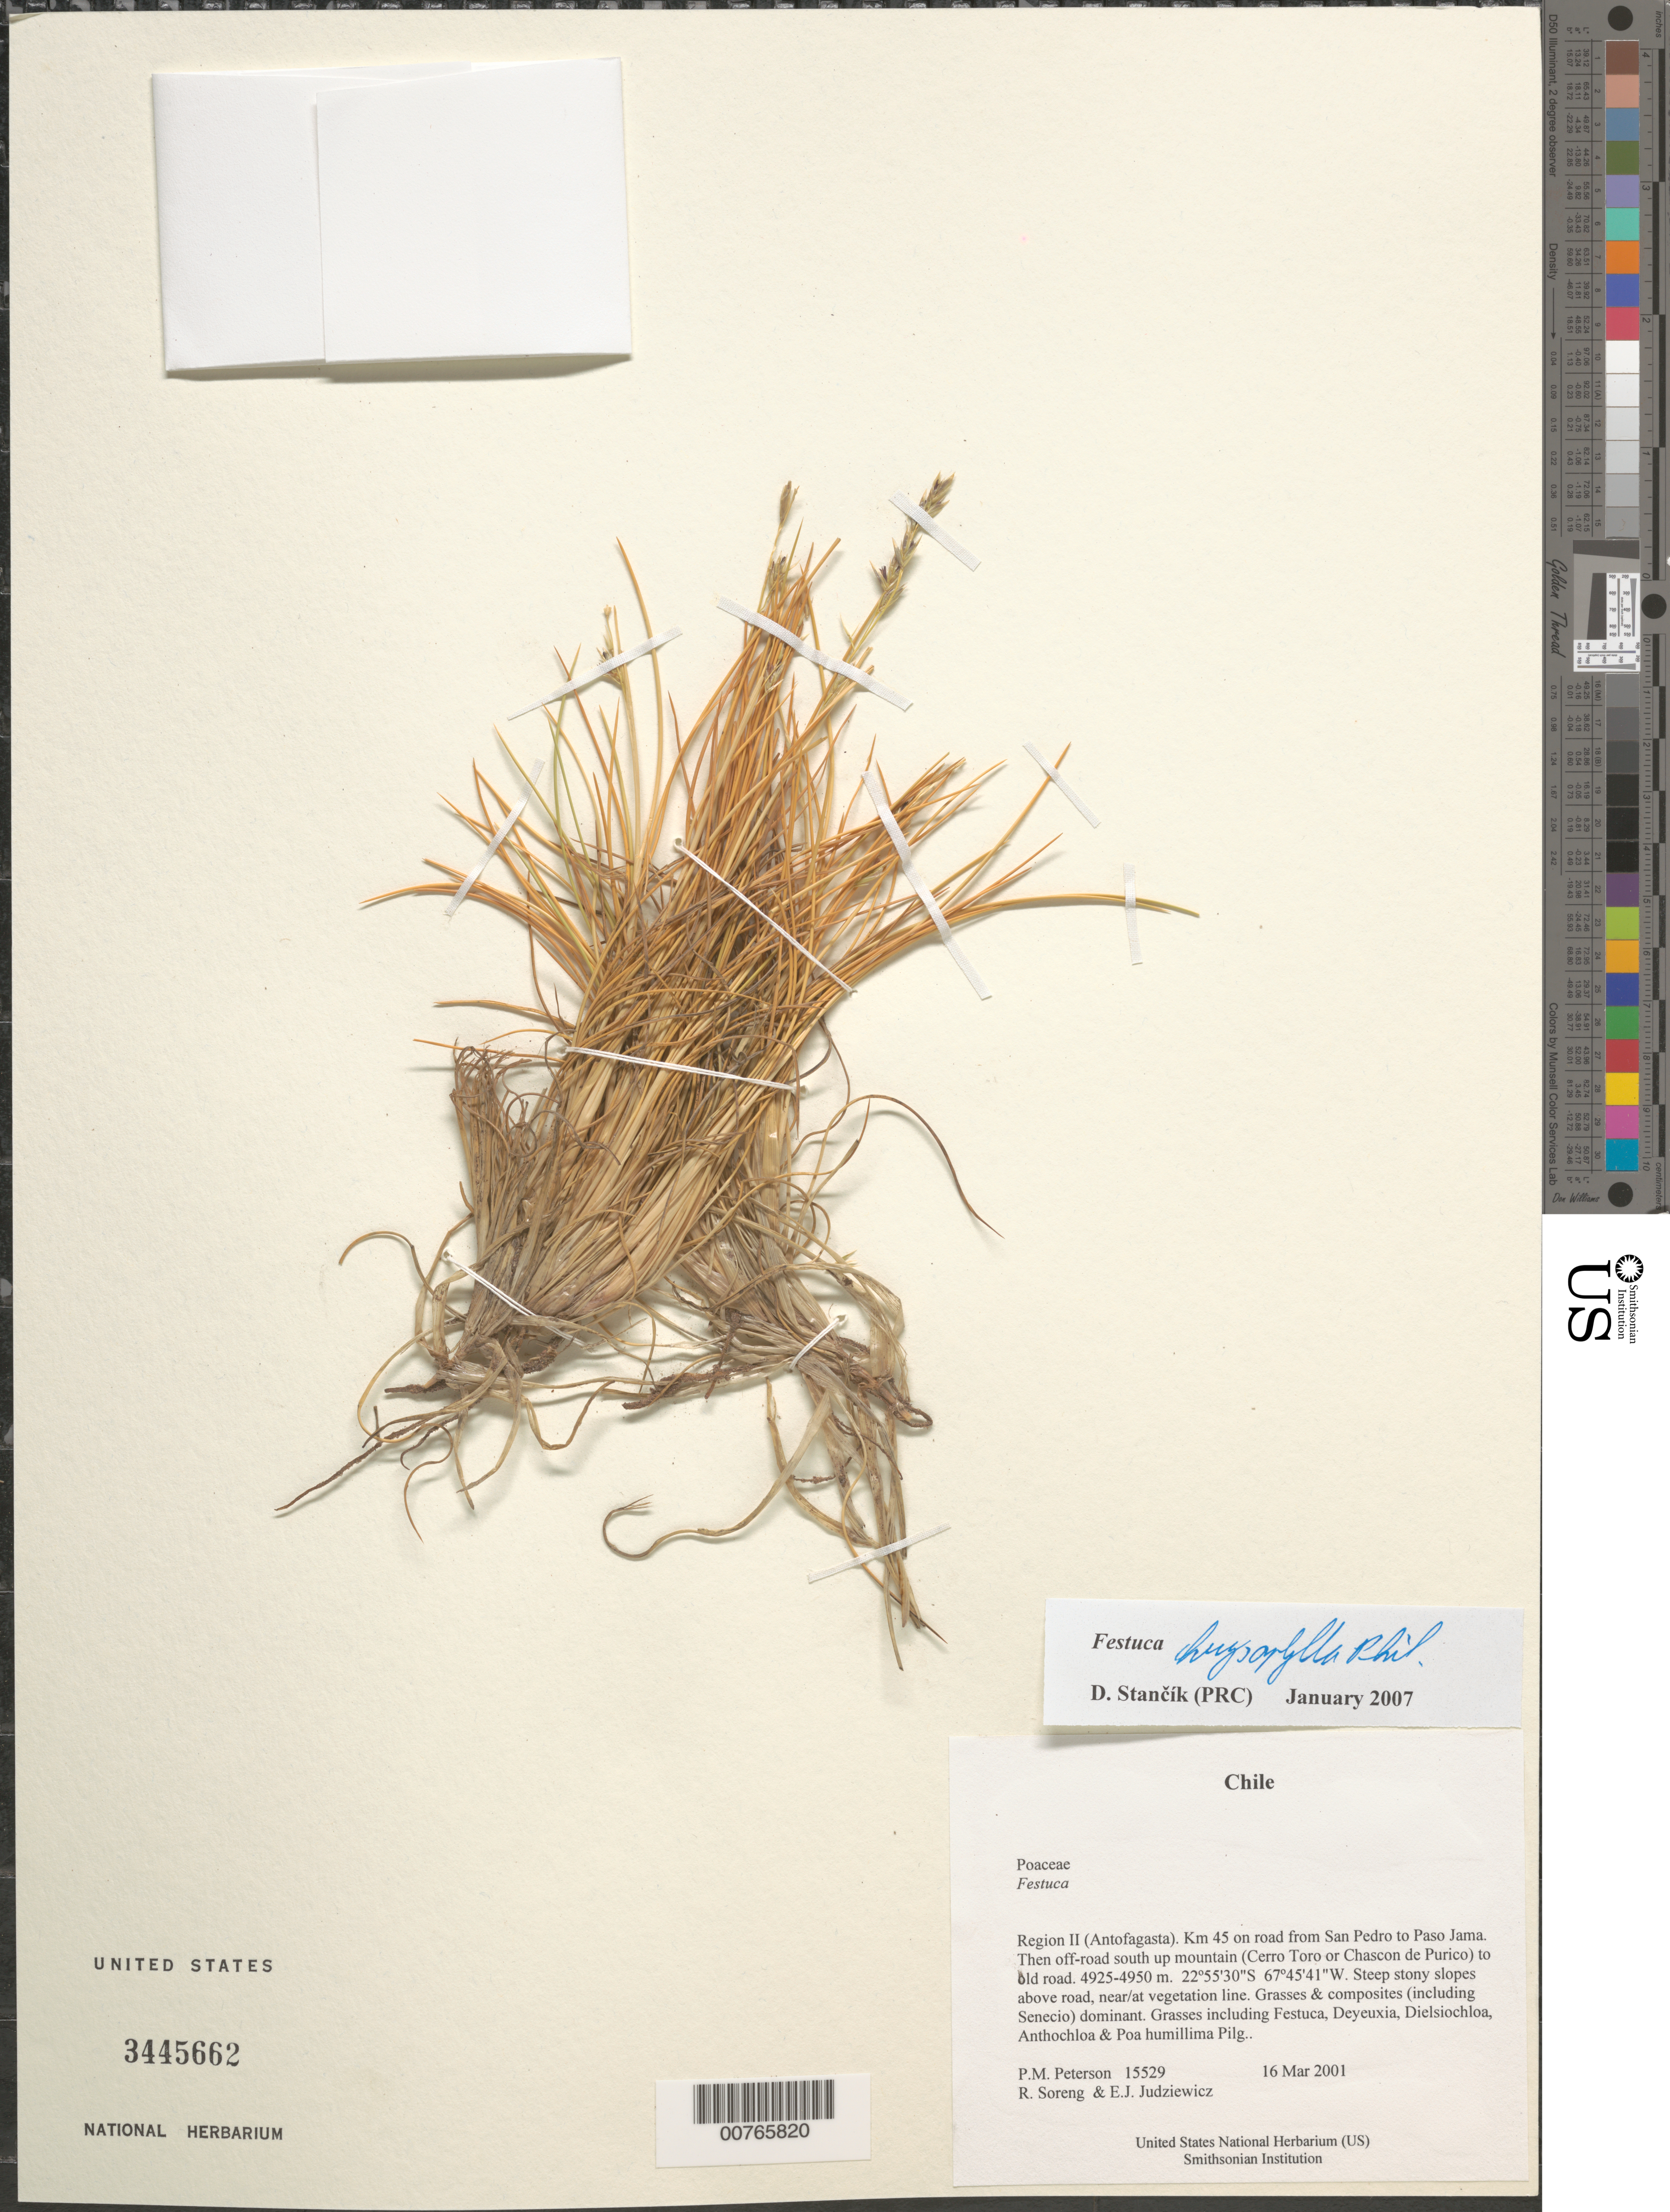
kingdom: Plantae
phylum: Tracheophyta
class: Liliopsida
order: Poales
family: Poaceae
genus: Festuca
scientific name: Festuca chrysophylla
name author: Phil.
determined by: Stancik, D.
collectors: P. M. Peterson, R. J. Soreng & E. J. Judziewicz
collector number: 15529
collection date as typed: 16 Mar 2001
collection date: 2001-03-16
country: Chile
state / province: Antofagasta (II)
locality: Km 45 on road from San Pedro to Paso Jama. Then off-road south up mountain (Cerro Toro or Chascon de Purico) to old road.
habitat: Steep stony slopes above road, near/at vegetation line.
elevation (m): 4925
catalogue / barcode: US 3445662